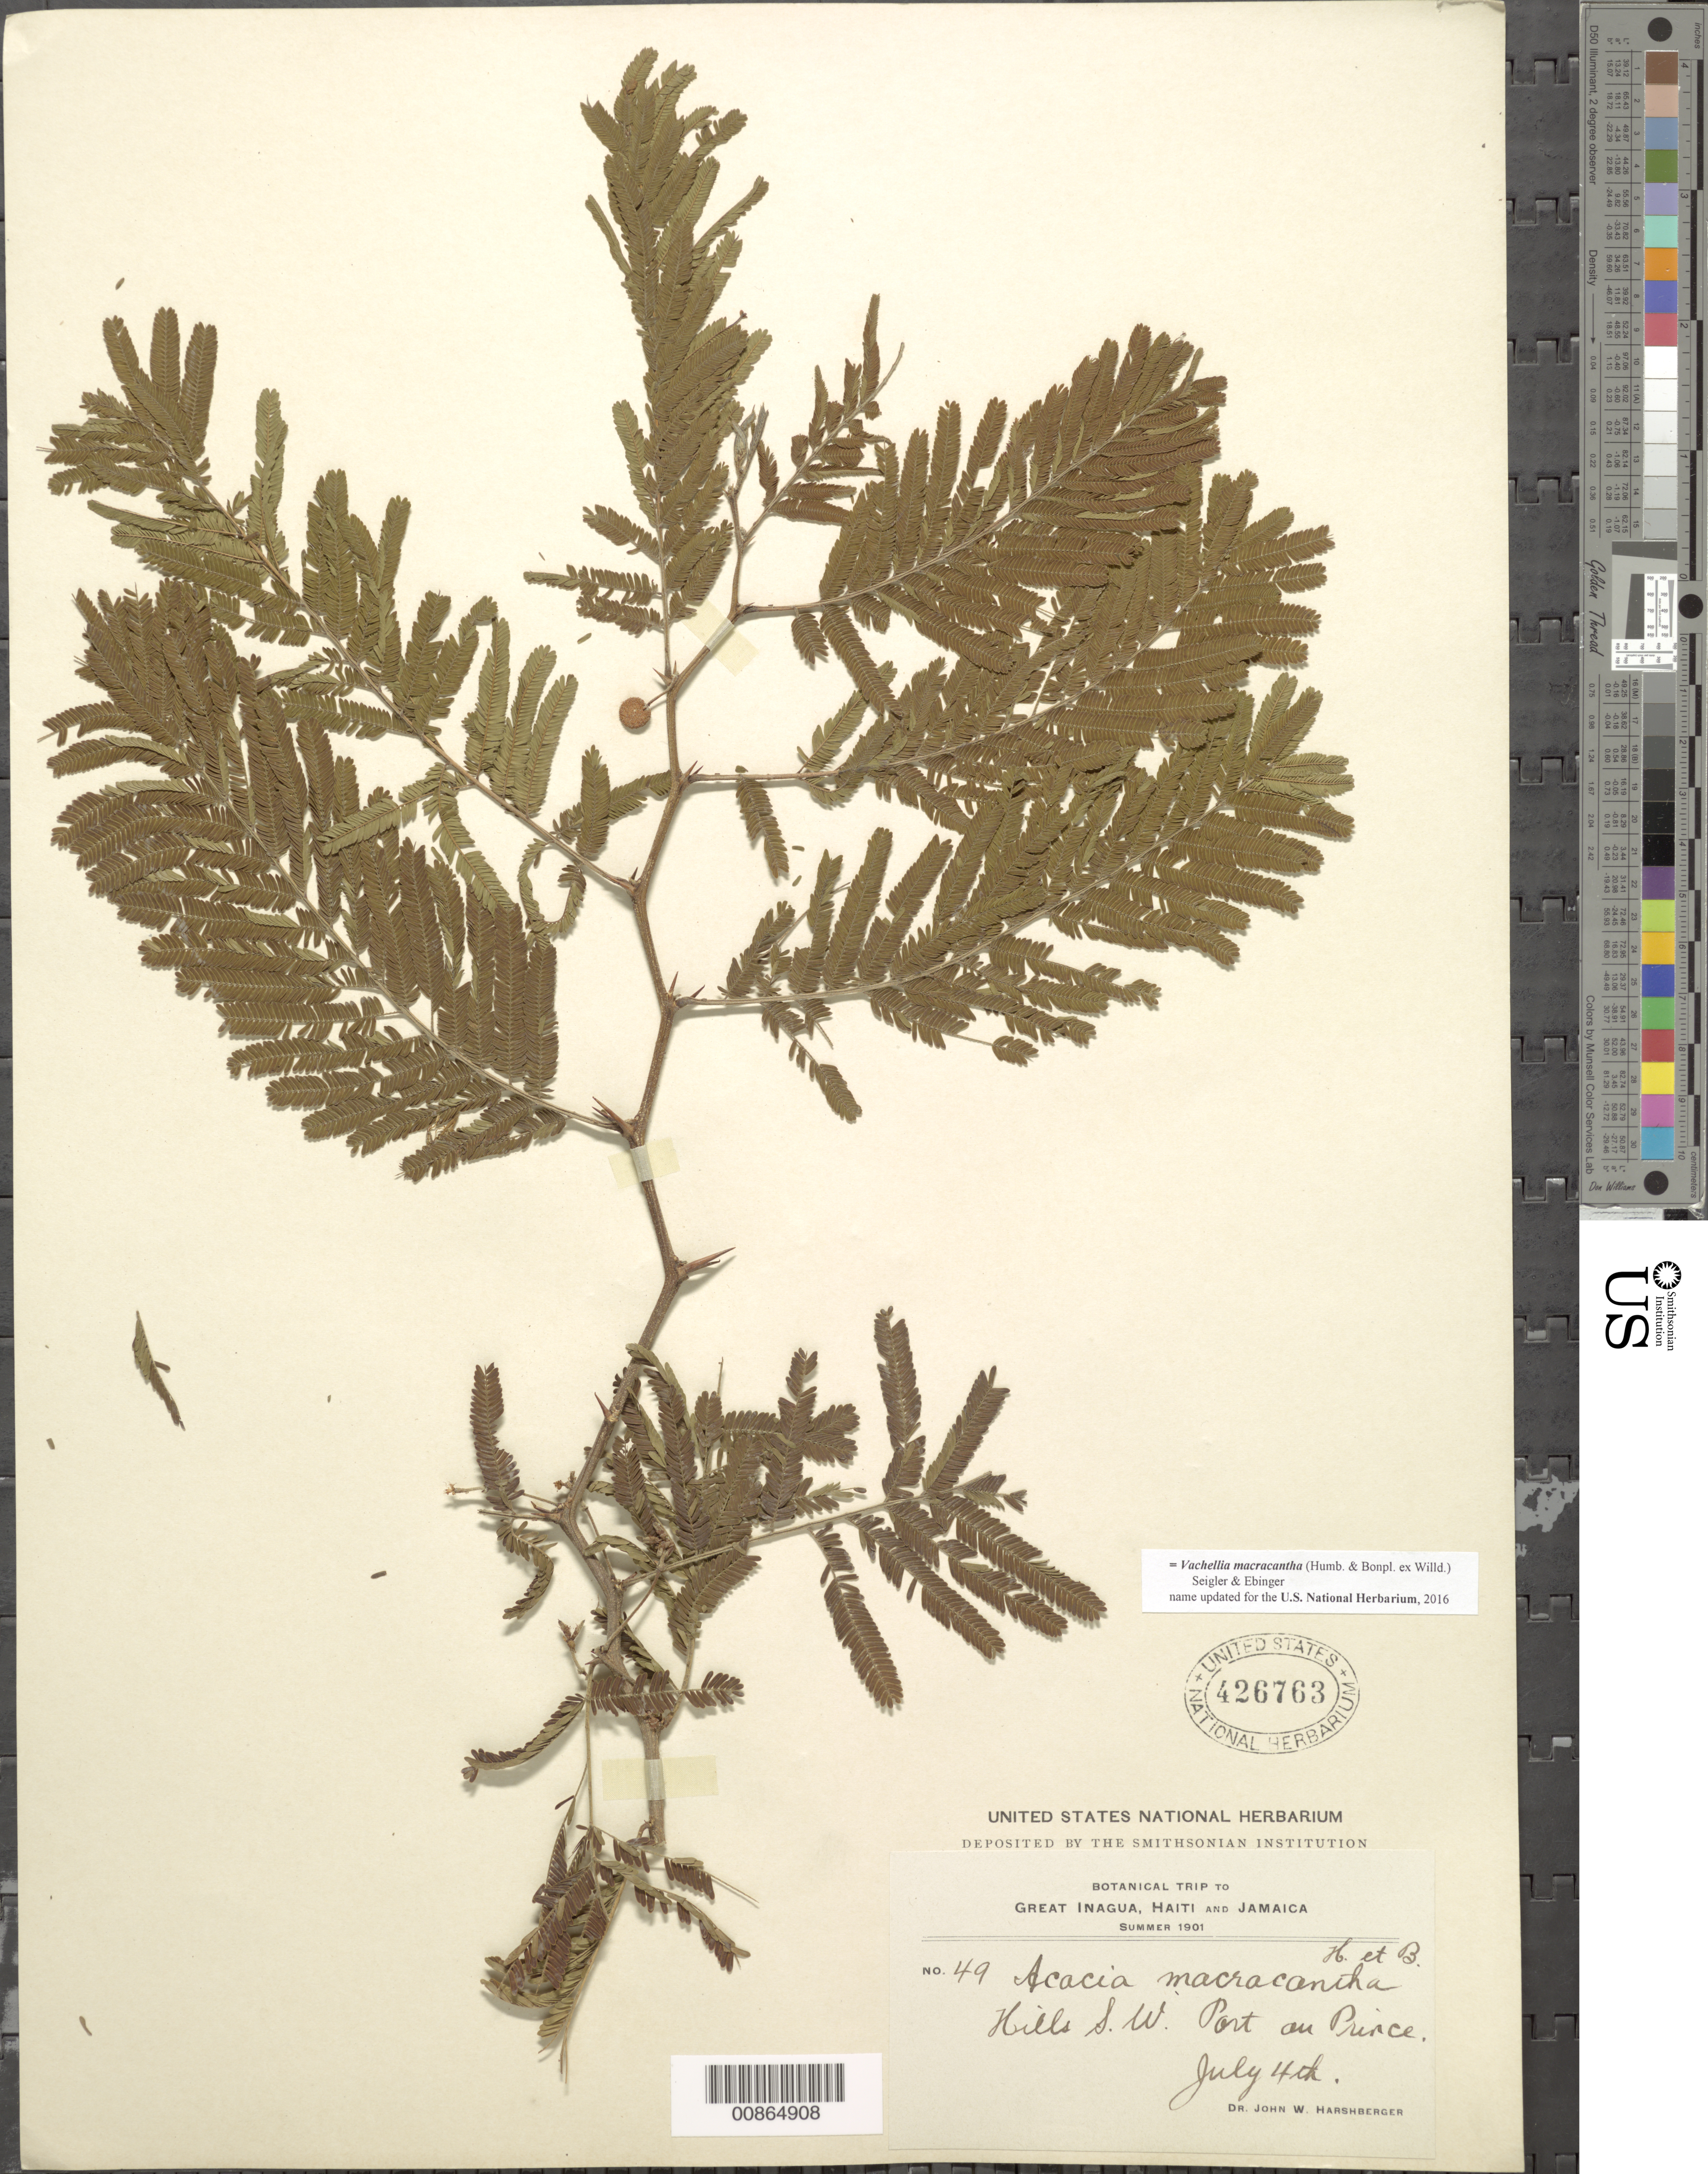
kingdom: Plantae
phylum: Tracheophyta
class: Magnoliopsida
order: Fabales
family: Fabaceae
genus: Vachellia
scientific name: Vachellia macracantha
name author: (Humb. & Bonpl. ex Willd.) Seigler & Ebinger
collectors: J. W. Harshberger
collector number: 49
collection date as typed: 04 Jul 1901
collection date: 1901-07-04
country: Haiti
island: Hispaniola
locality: Hills SW Port au Prince.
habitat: Hills.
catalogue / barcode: US 426763